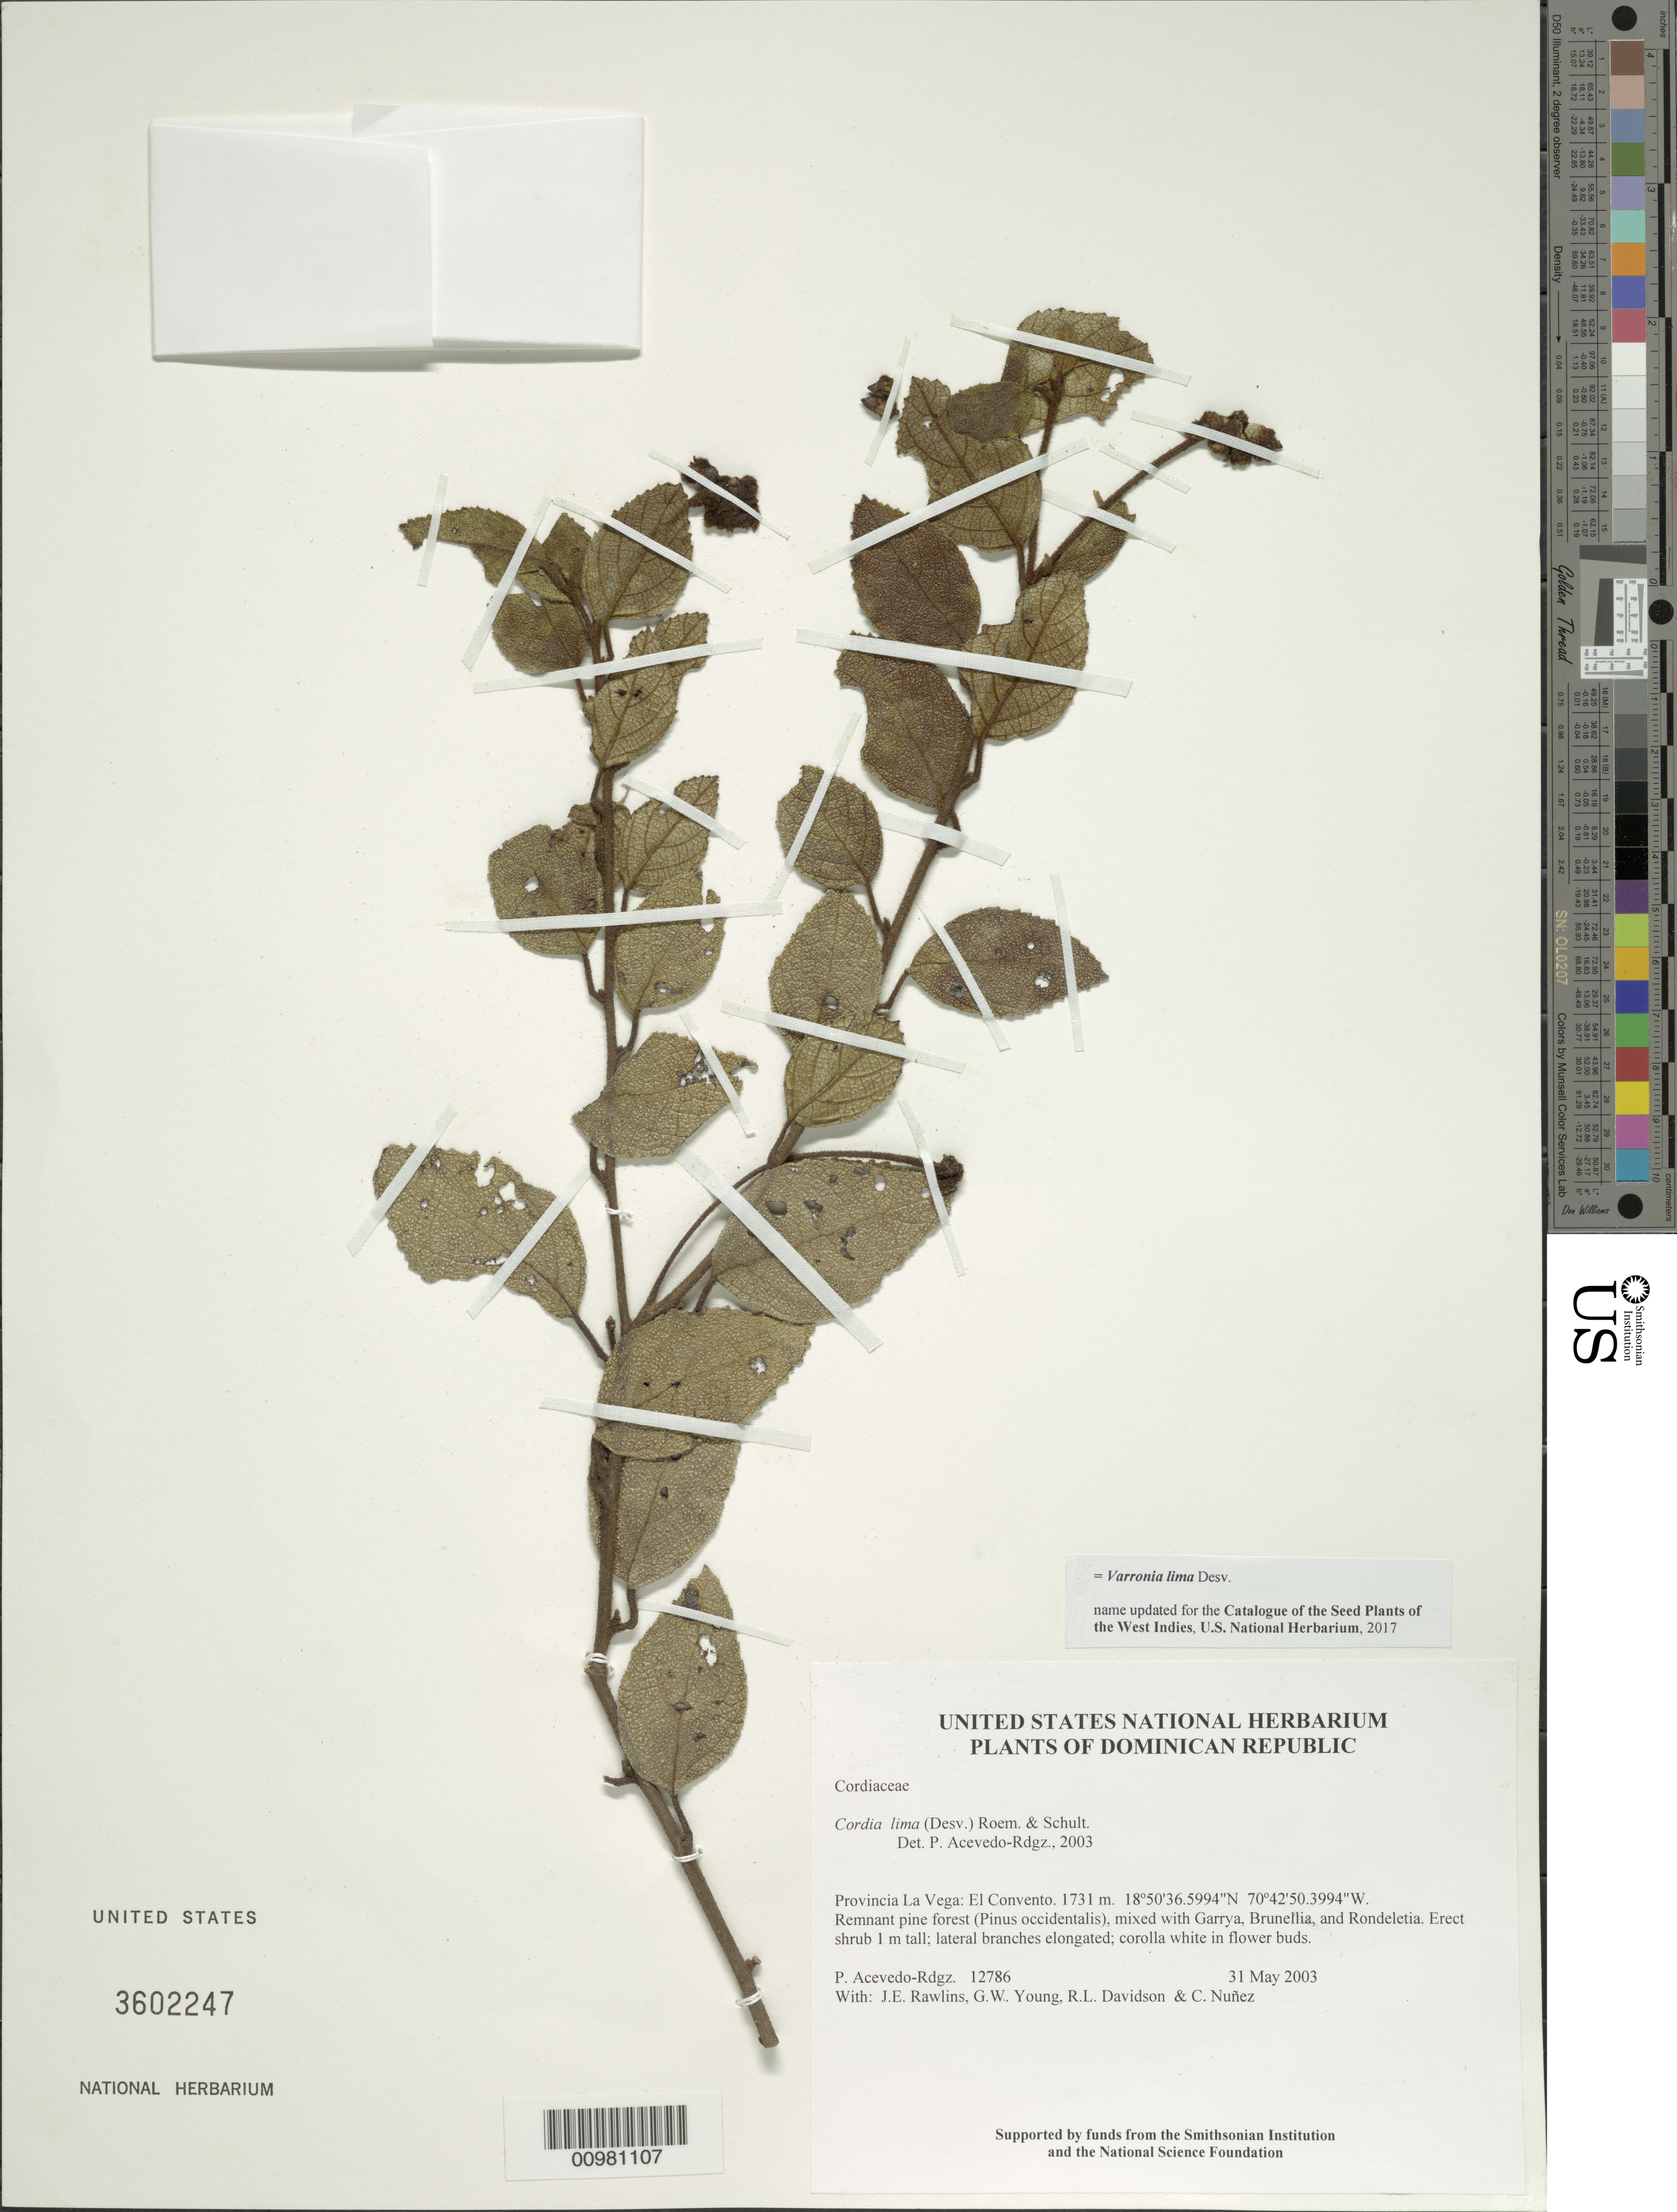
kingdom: Plantae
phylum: Tracheophyta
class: Magnoliopsida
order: Boraginales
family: Cordiaceae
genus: Varronia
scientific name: Varronia lima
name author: Desv.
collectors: P. Acevedo-Rodr., J. Rawlins, G. Young, R. Davidson & C. Nunez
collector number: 12786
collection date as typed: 31 May 2003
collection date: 2003-05-31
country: Dominican Republic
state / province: La Vega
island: Hispaniola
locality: Provincia La Vega: El Convento.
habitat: Remnant pine forest (Pinus occidentalis), mixed with Garrya, Brunellia, and Rondeletia.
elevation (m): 1731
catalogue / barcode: US 3602247